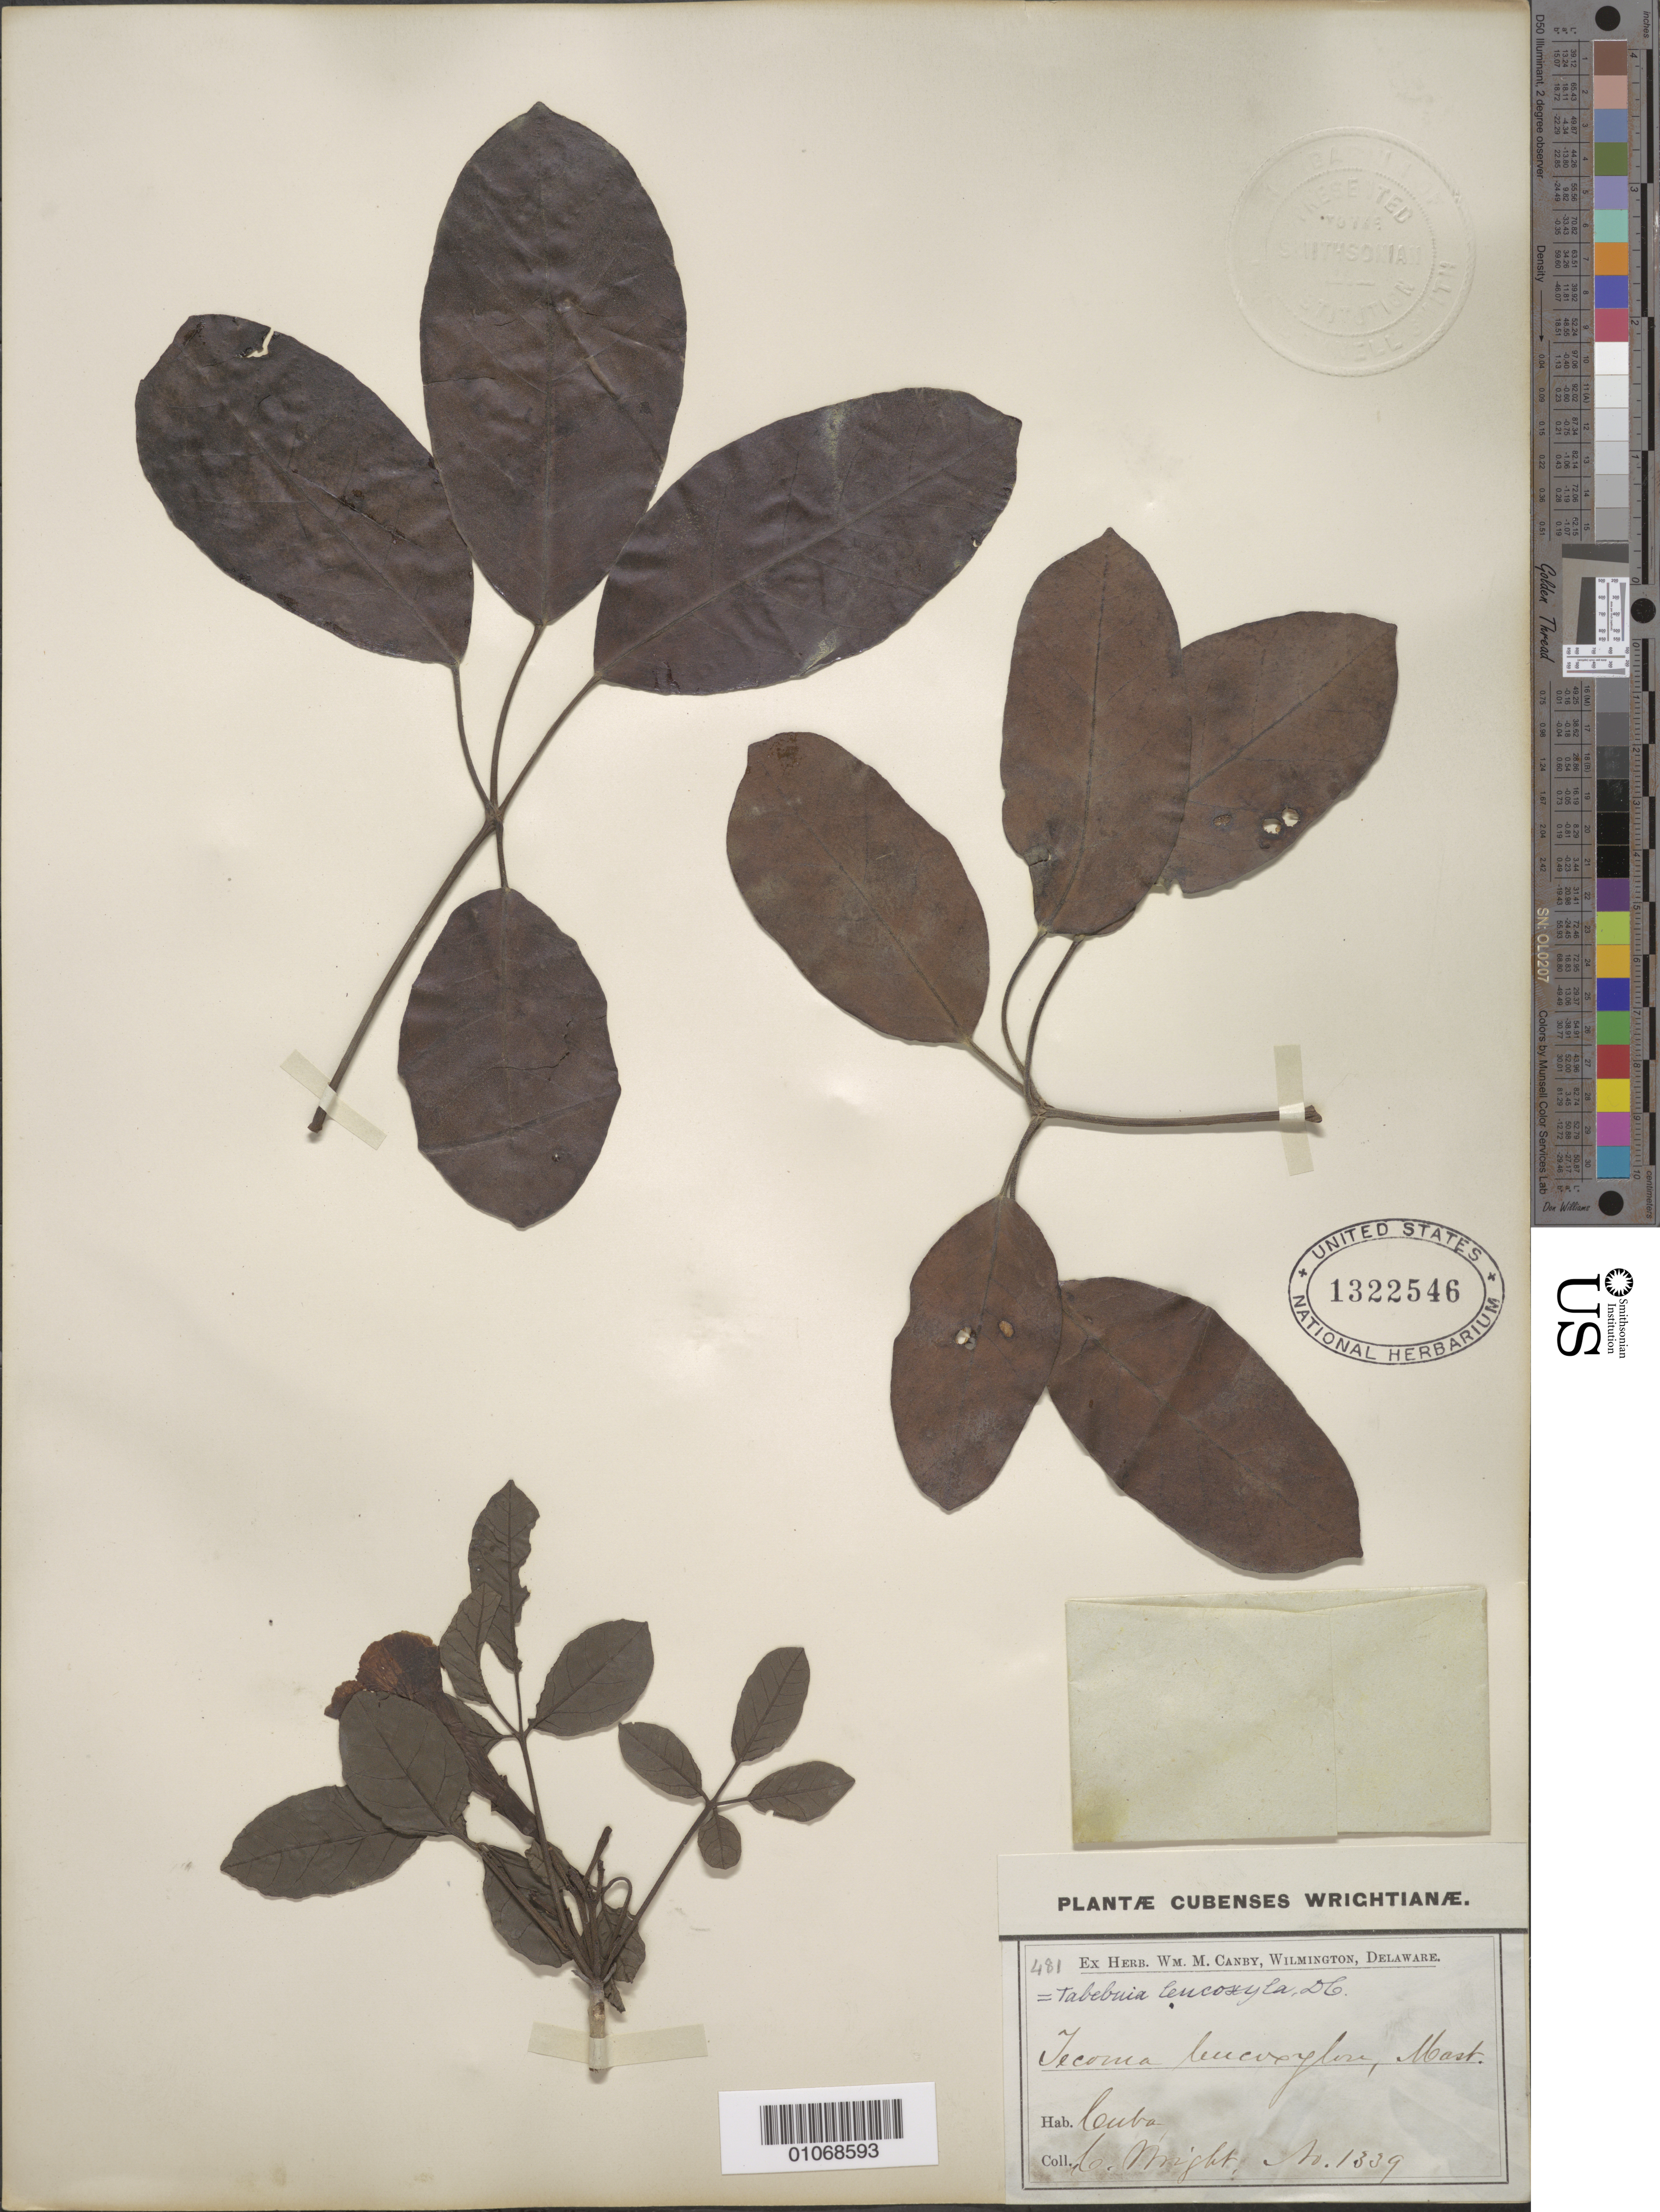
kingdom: Plantae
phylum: Tracheophyta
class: Magnoliopsida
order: Lamiales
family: Bignoniaceae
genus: Tabebuia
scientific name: Tabebuia pallida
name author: (Lindl.) Miers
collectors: C. Wright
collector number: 1339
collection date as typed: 1800 to 1899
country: Cuba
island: Cuba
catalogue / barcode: US 1322546